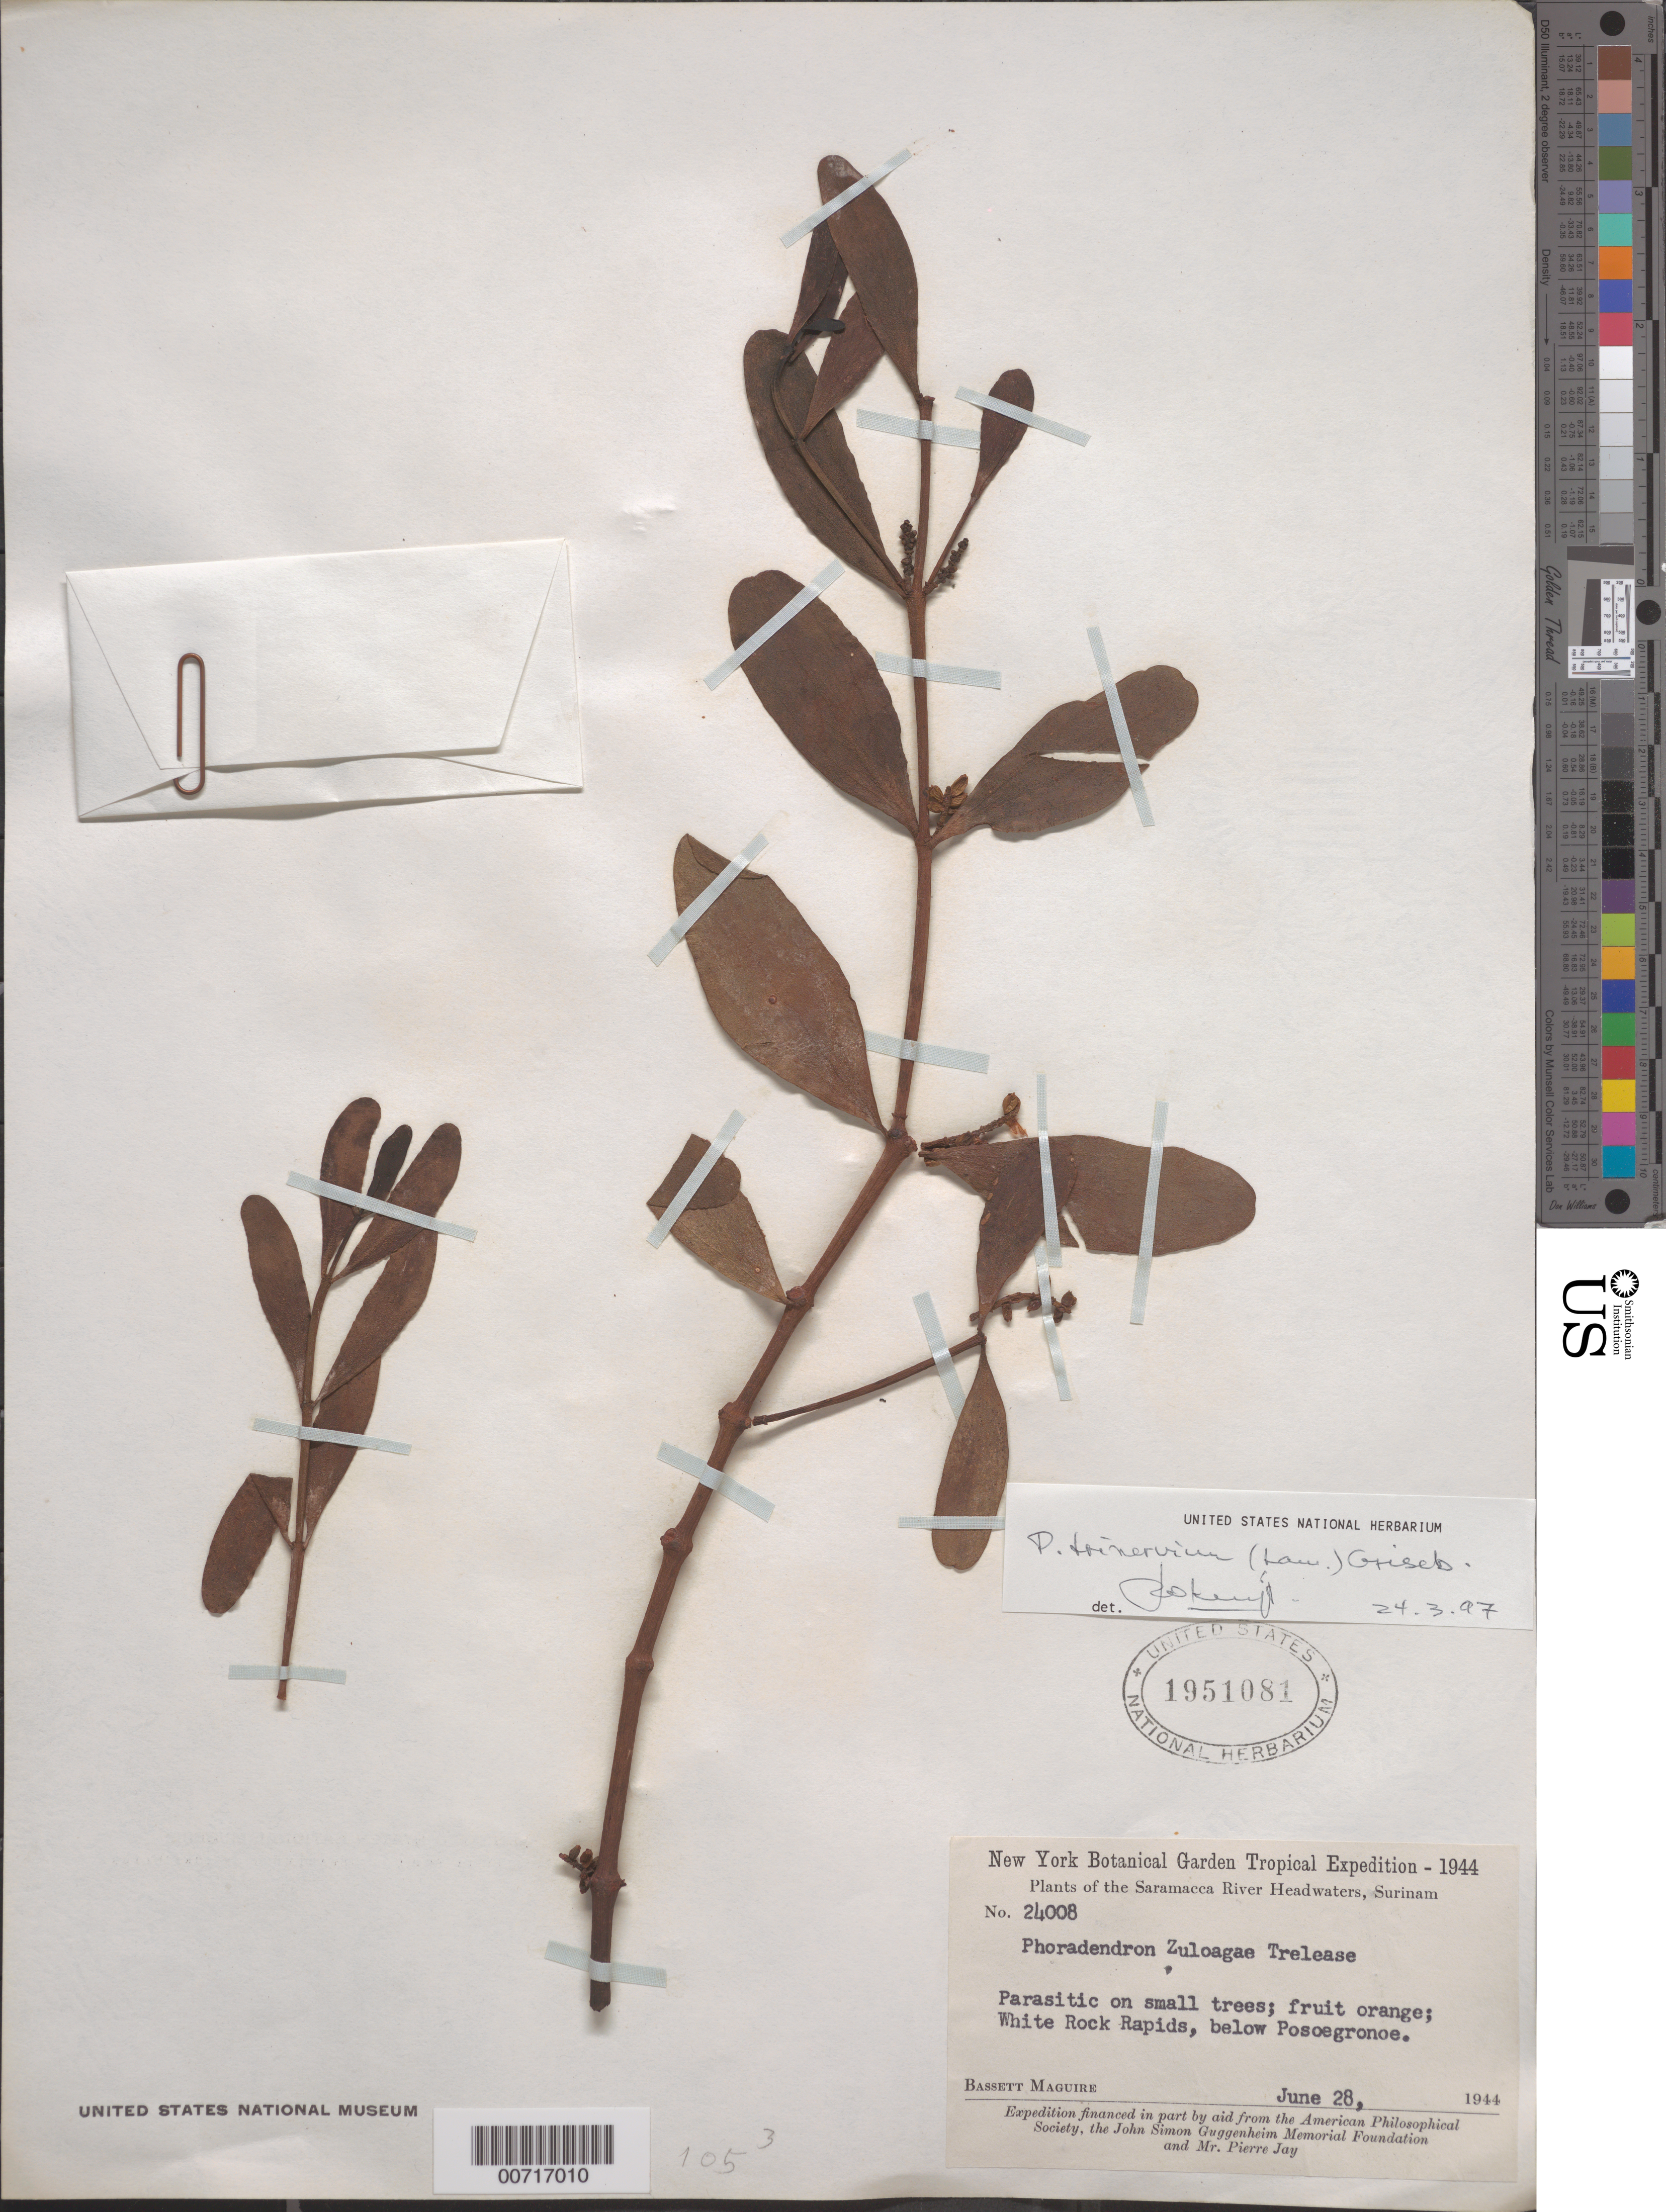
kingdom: Plantae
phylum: Tracheophyta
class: Magnoliopsida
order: Santalales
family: Viscaceae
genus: Phoradendron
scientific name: Phoradendron trinervium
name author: (Lam.) Griseb.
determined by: Kuijt, Job, (CANADA)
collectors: B. Maguire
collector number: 24008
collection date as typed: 28-Jun-44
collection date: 1944-06-28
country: Suriname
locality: Saramacca River, White Rock Rapids, below Posoegronoe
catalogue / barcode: US 1951081